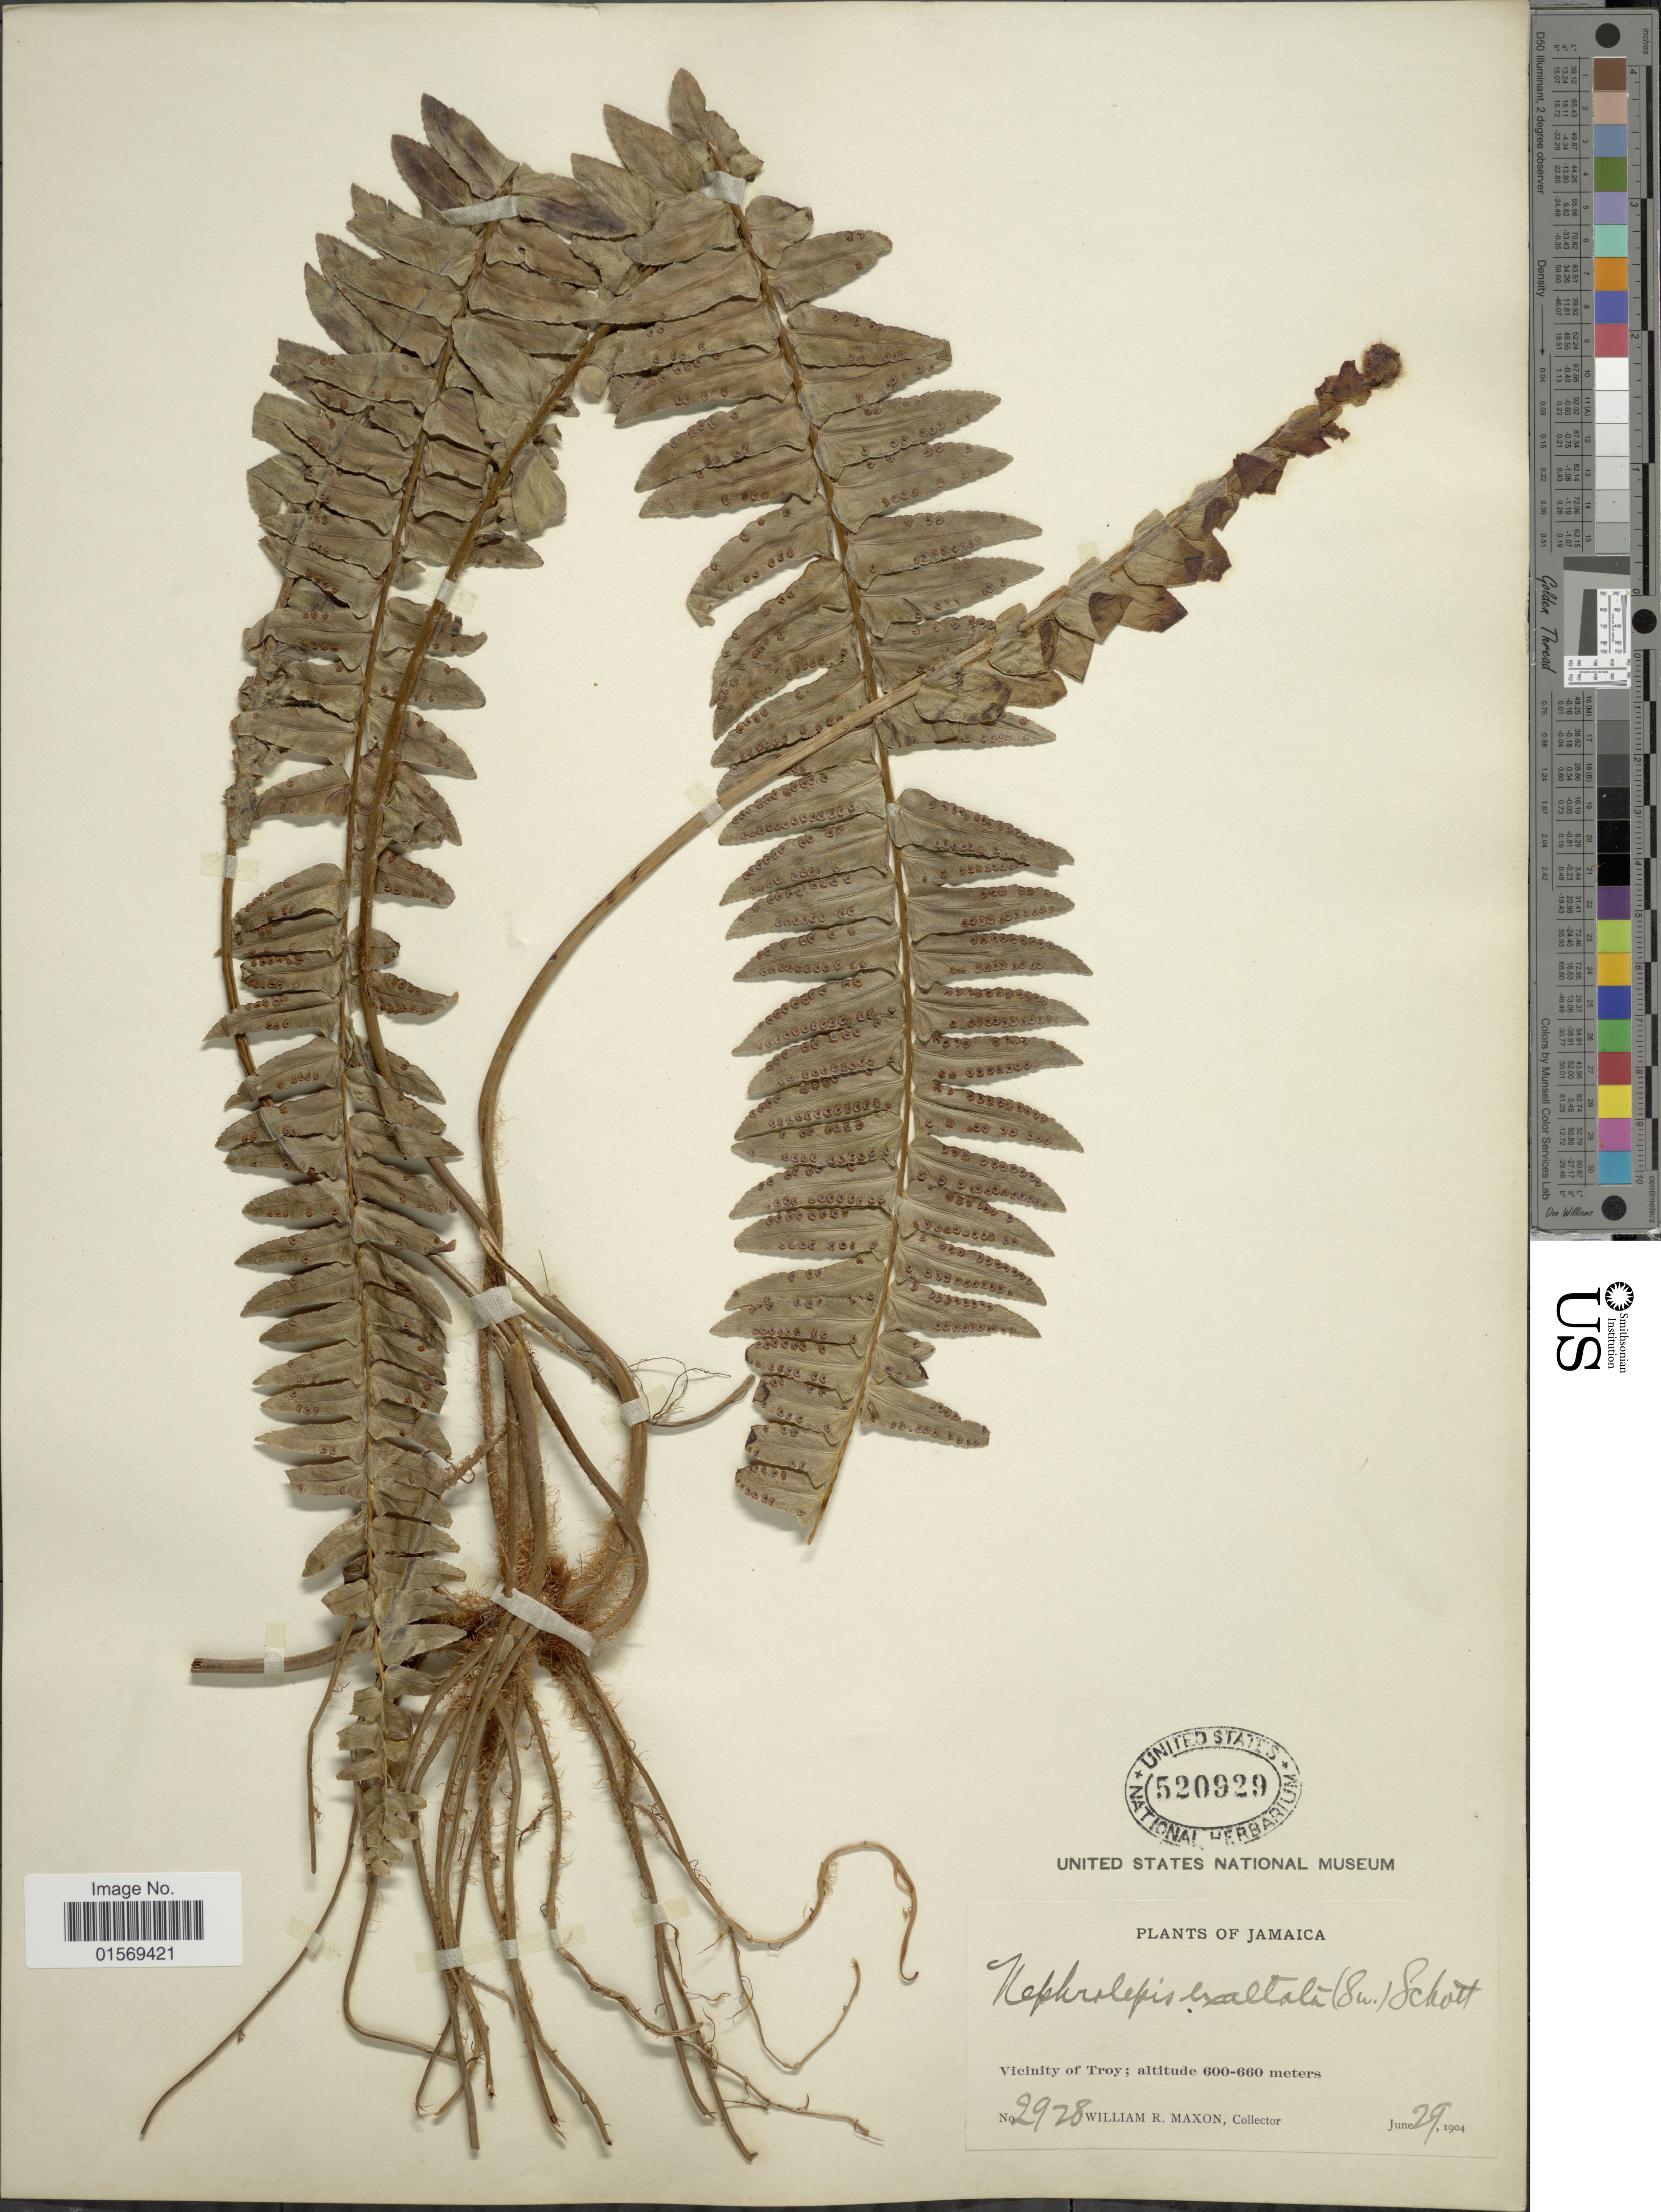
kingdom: Plantae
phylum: Tracheophyta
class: Polypodiopsida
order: Polypodiales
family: Nephrolepidaceae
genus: Nephrolepis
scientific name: Nephrolepis exaltata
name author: (L.) Schott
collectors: W. R. Maxon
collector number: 2928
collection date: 1904-06-29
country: Jamaica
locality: Jamaica, Vicinity of Troy.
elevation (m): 600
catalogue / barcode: US 520929